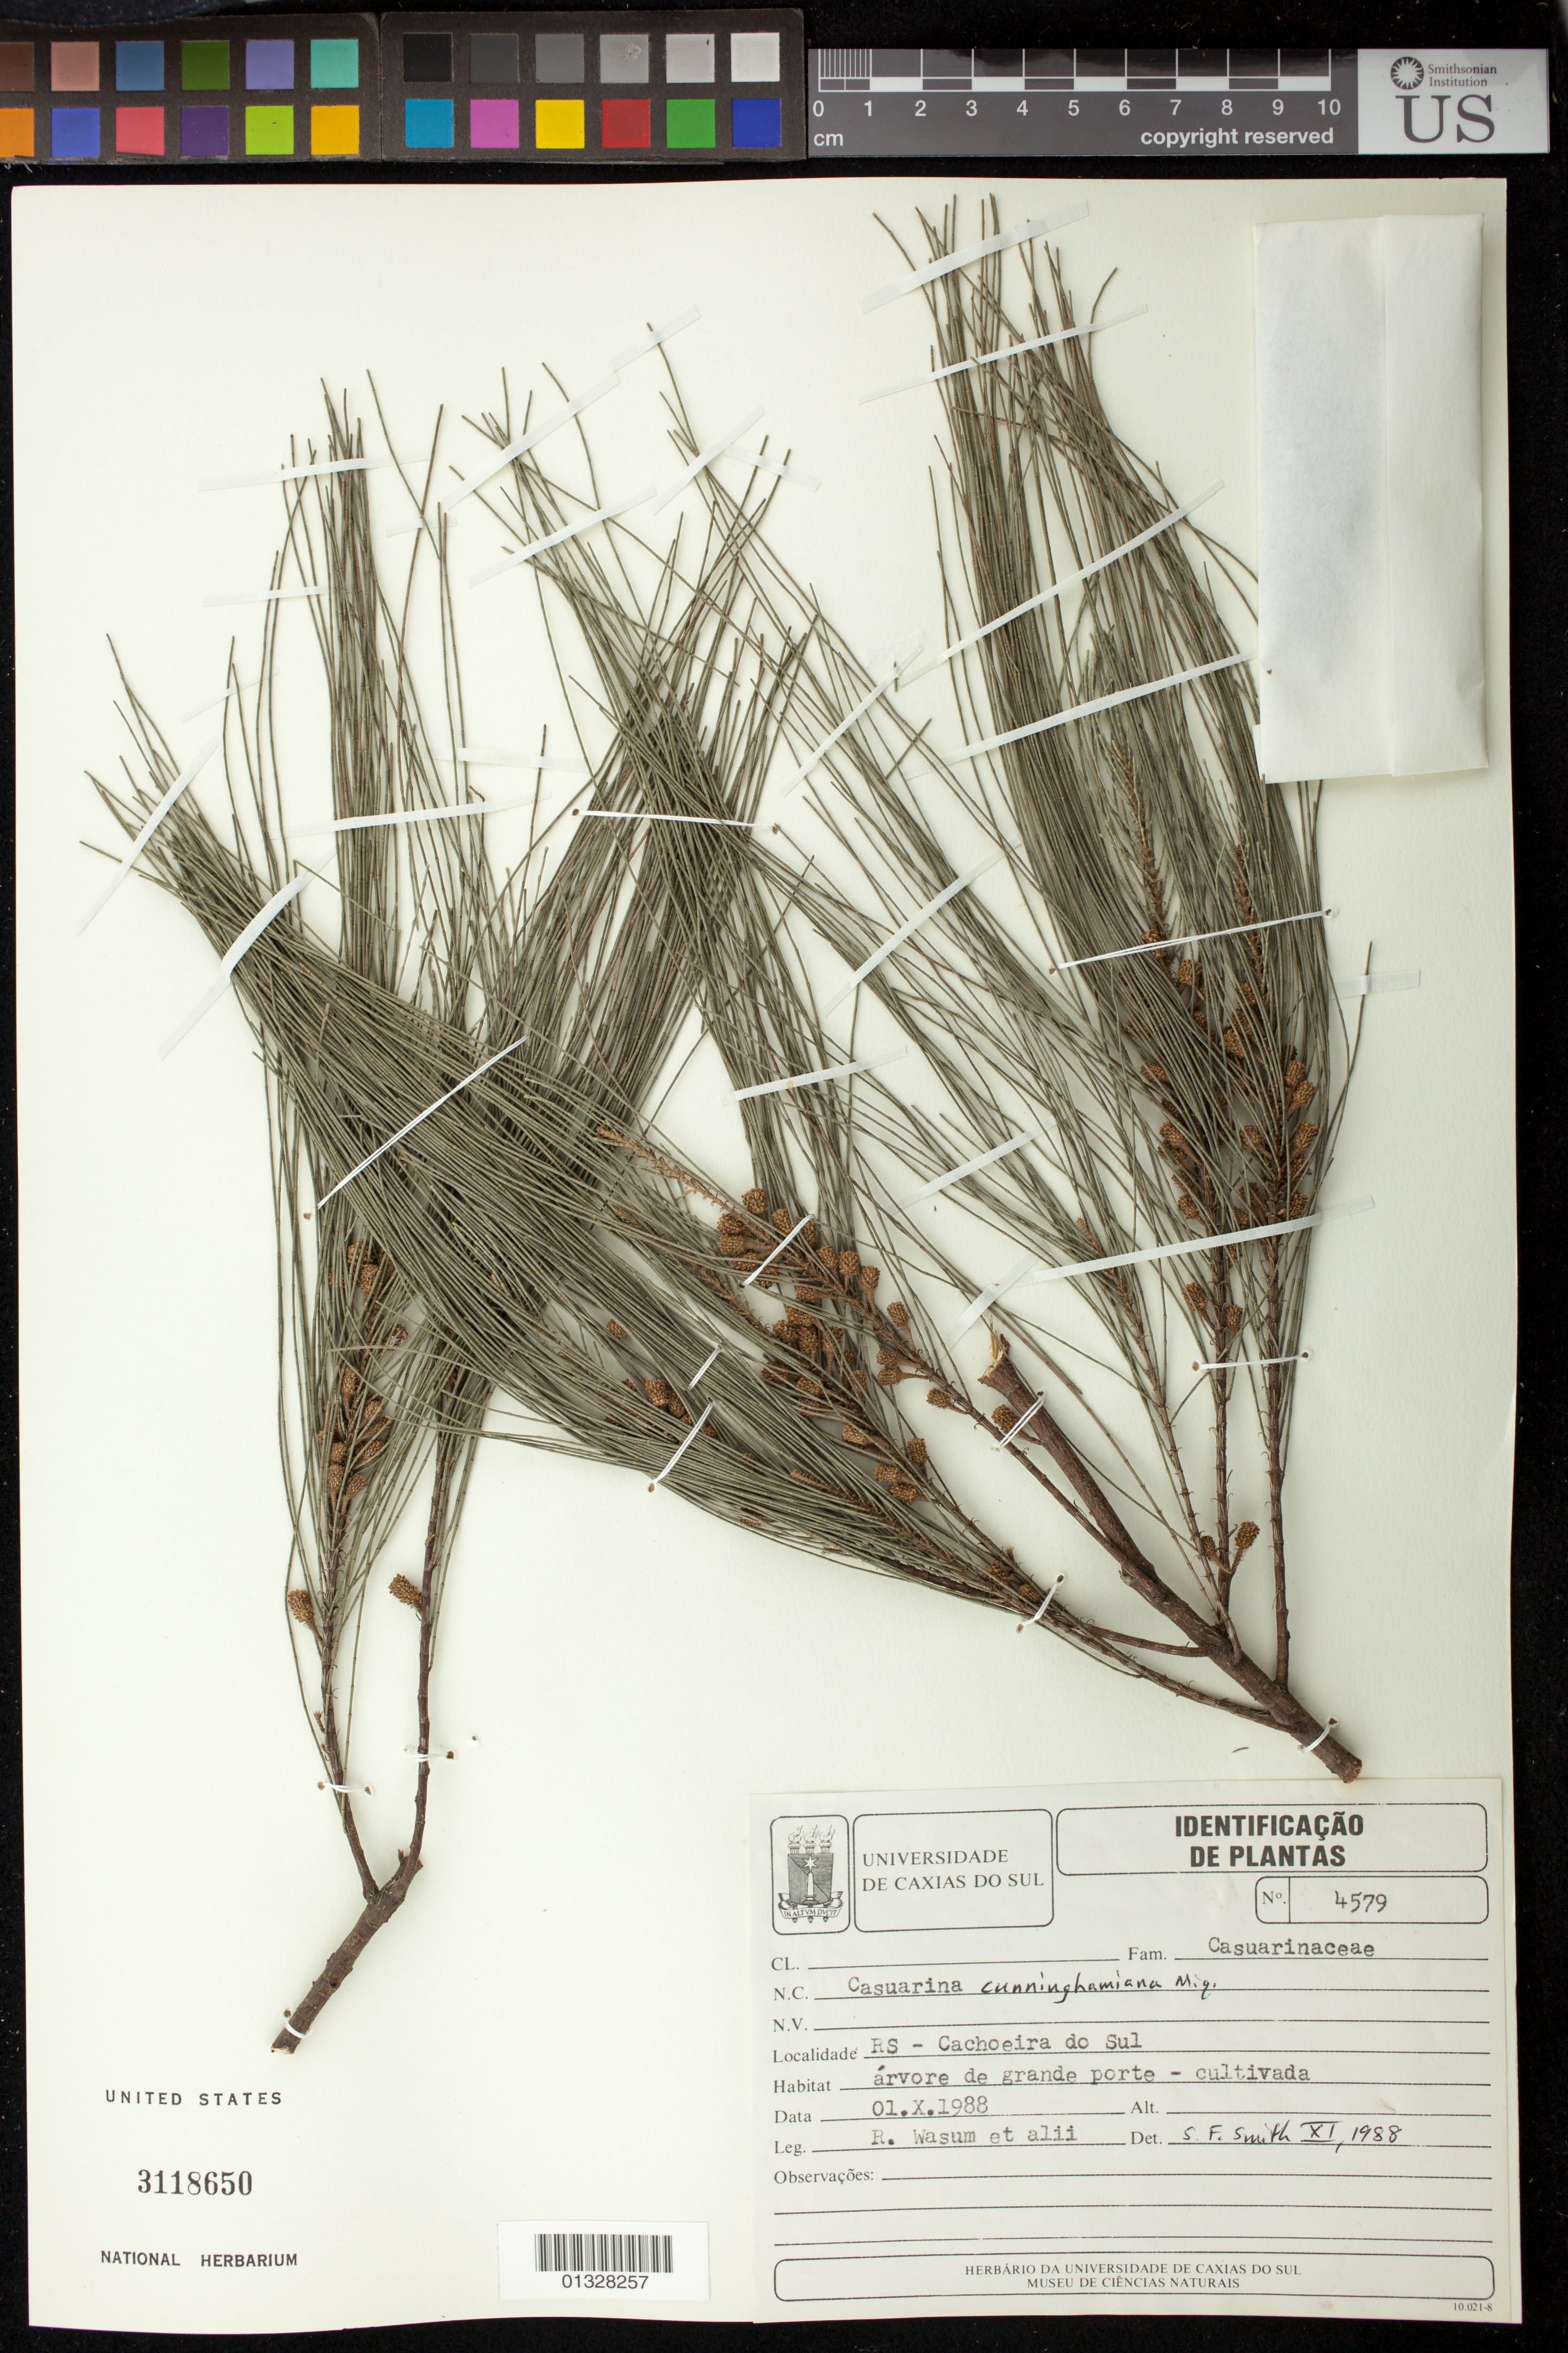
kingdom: Plantae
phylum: Tracheophyta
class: Magnoliopsida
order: Fagales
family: Casuarinaceae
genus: Casuarina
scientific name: Casuarina cunninghamiana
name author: Miq.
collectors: R. Wasum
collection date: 1988-10-01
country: Brazil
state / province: Rio Grande do Sul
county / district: Cachoeira do Sul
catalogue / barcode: US 3118650